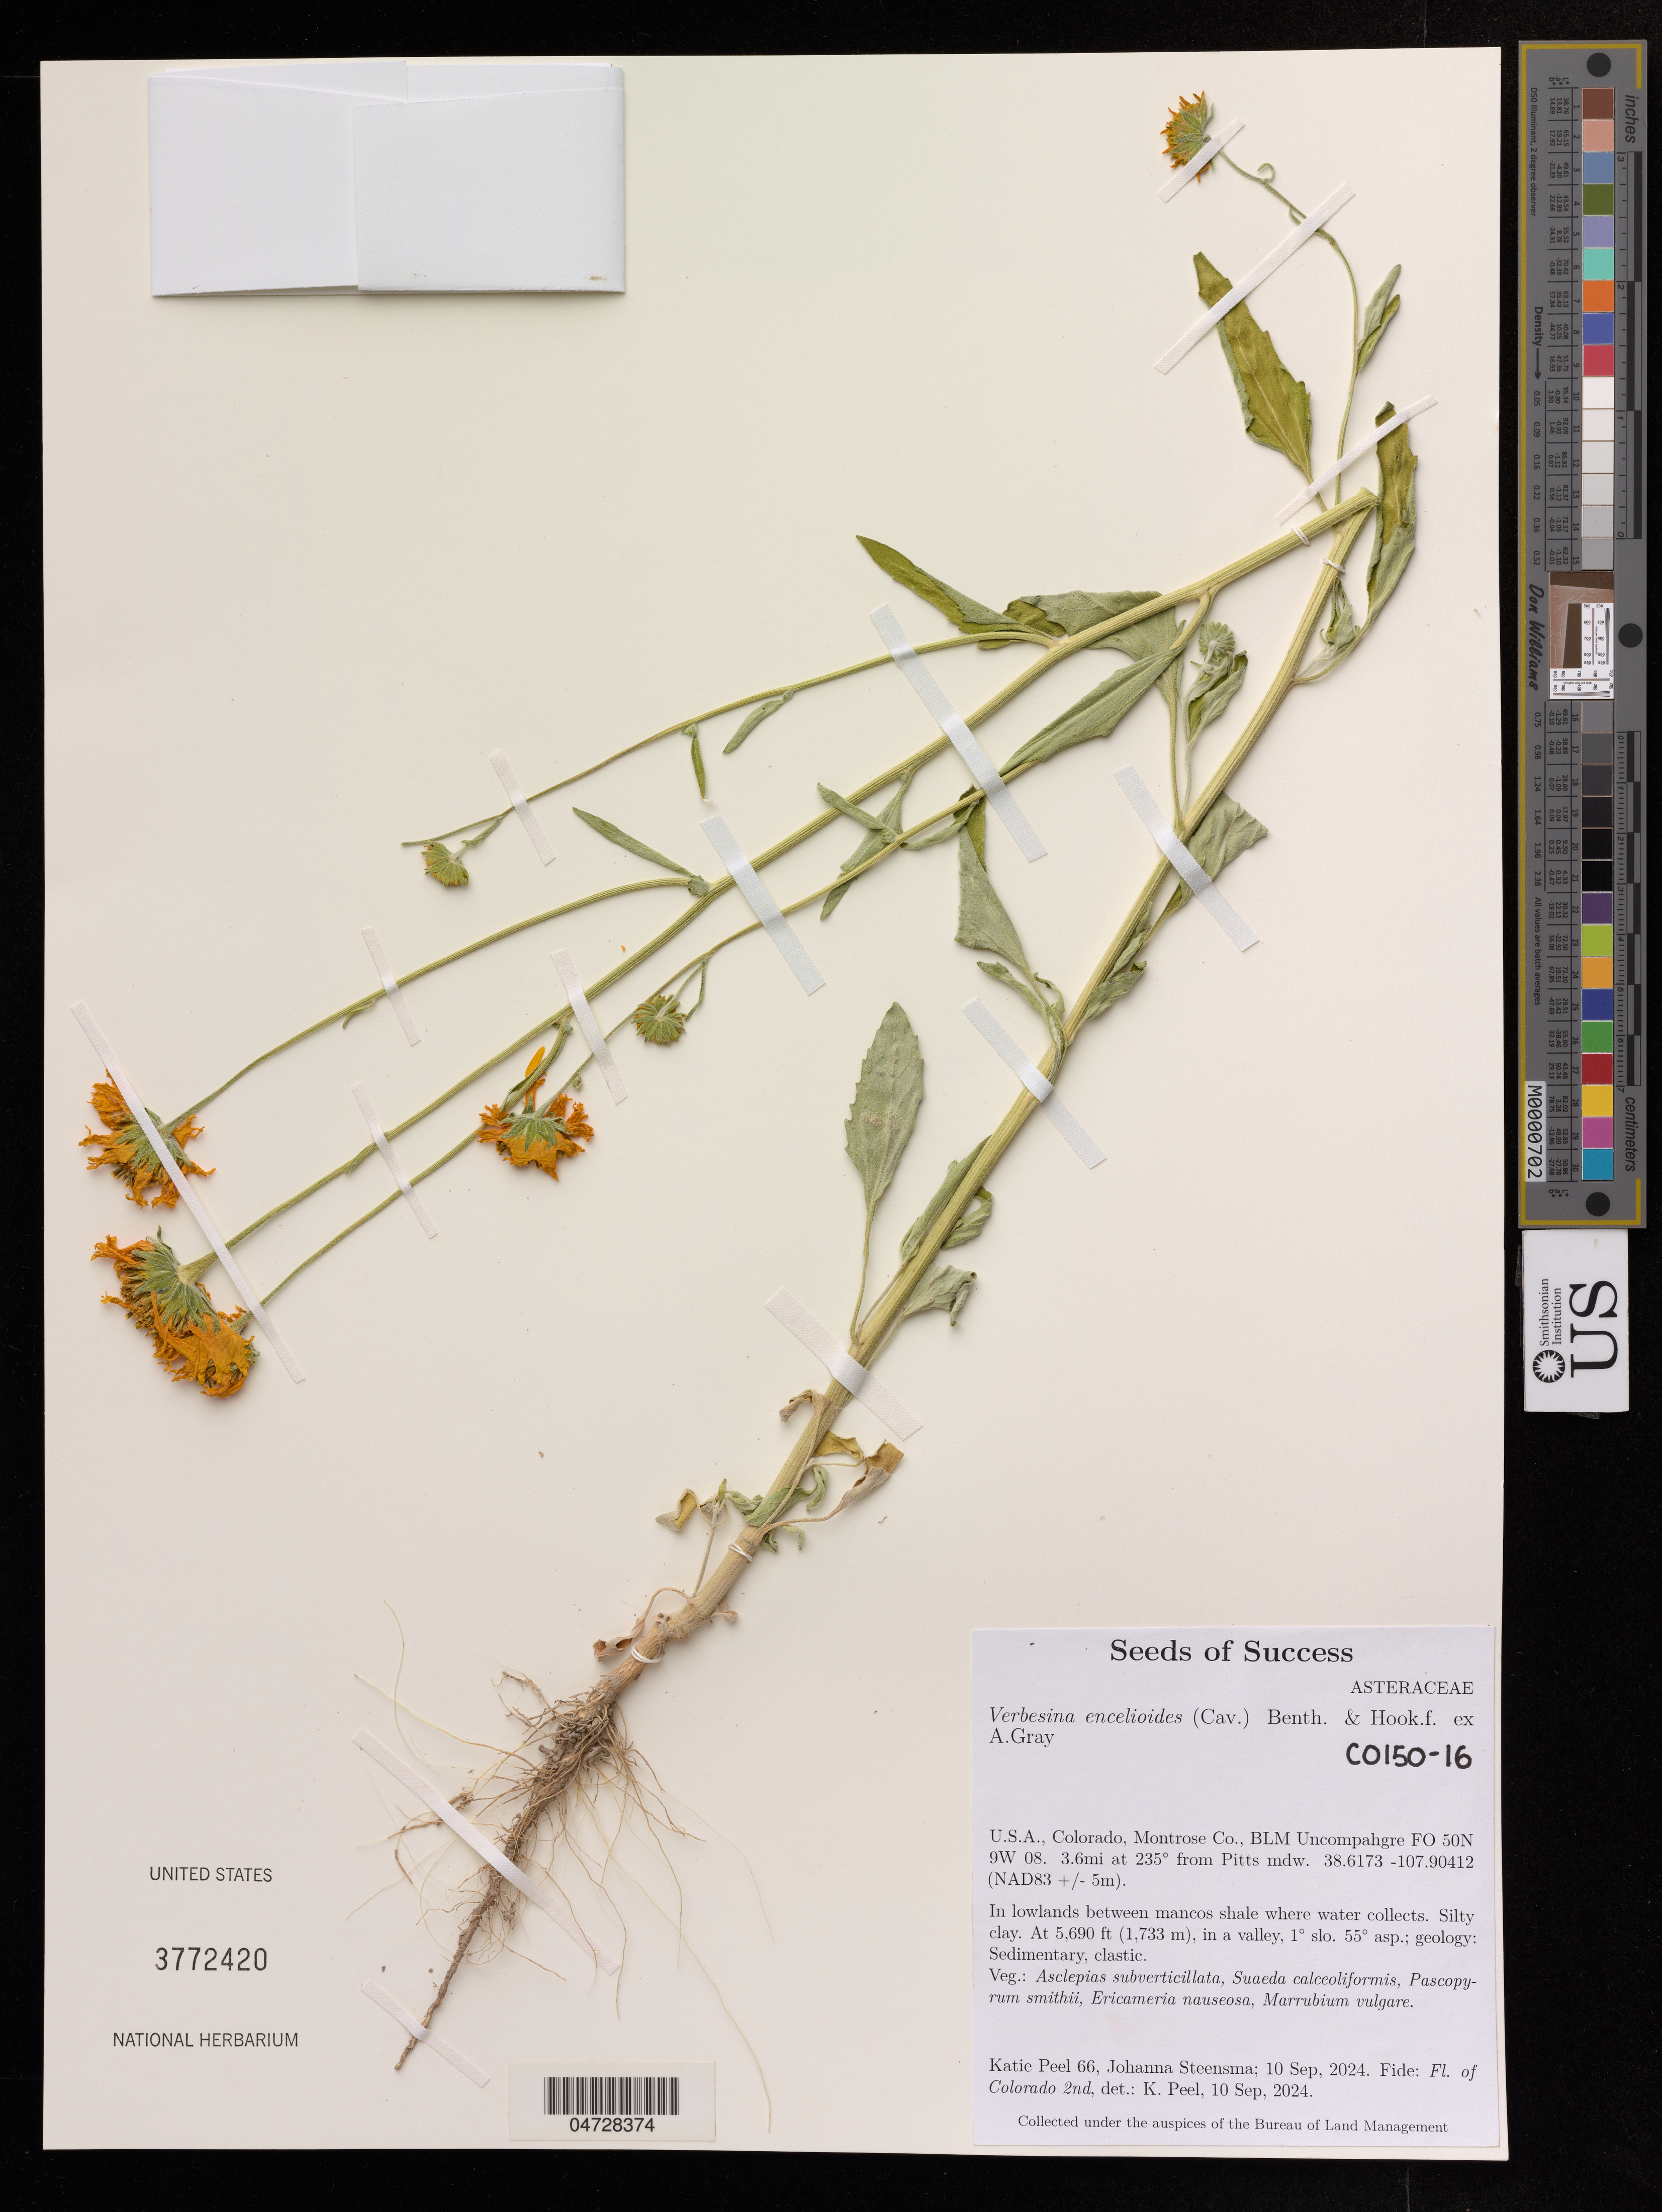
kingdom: Plantae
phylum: Tracheophyta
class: Magnoliopsida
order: Asterales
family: Asteraceae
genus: Verbesina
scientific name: Verbesina encelioides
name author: (Cav.) Benth. & Hook. ex A. Gray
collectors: K. Peel & J. Steensma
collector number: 66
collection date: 2024-09-10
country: United States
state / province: Colorado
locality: Montrose Co., BLM Uncompahgre FO 50N 9W 08. 3.6mi at 235° from Pitts mdw.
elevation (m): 1734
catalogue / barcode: US 3772420